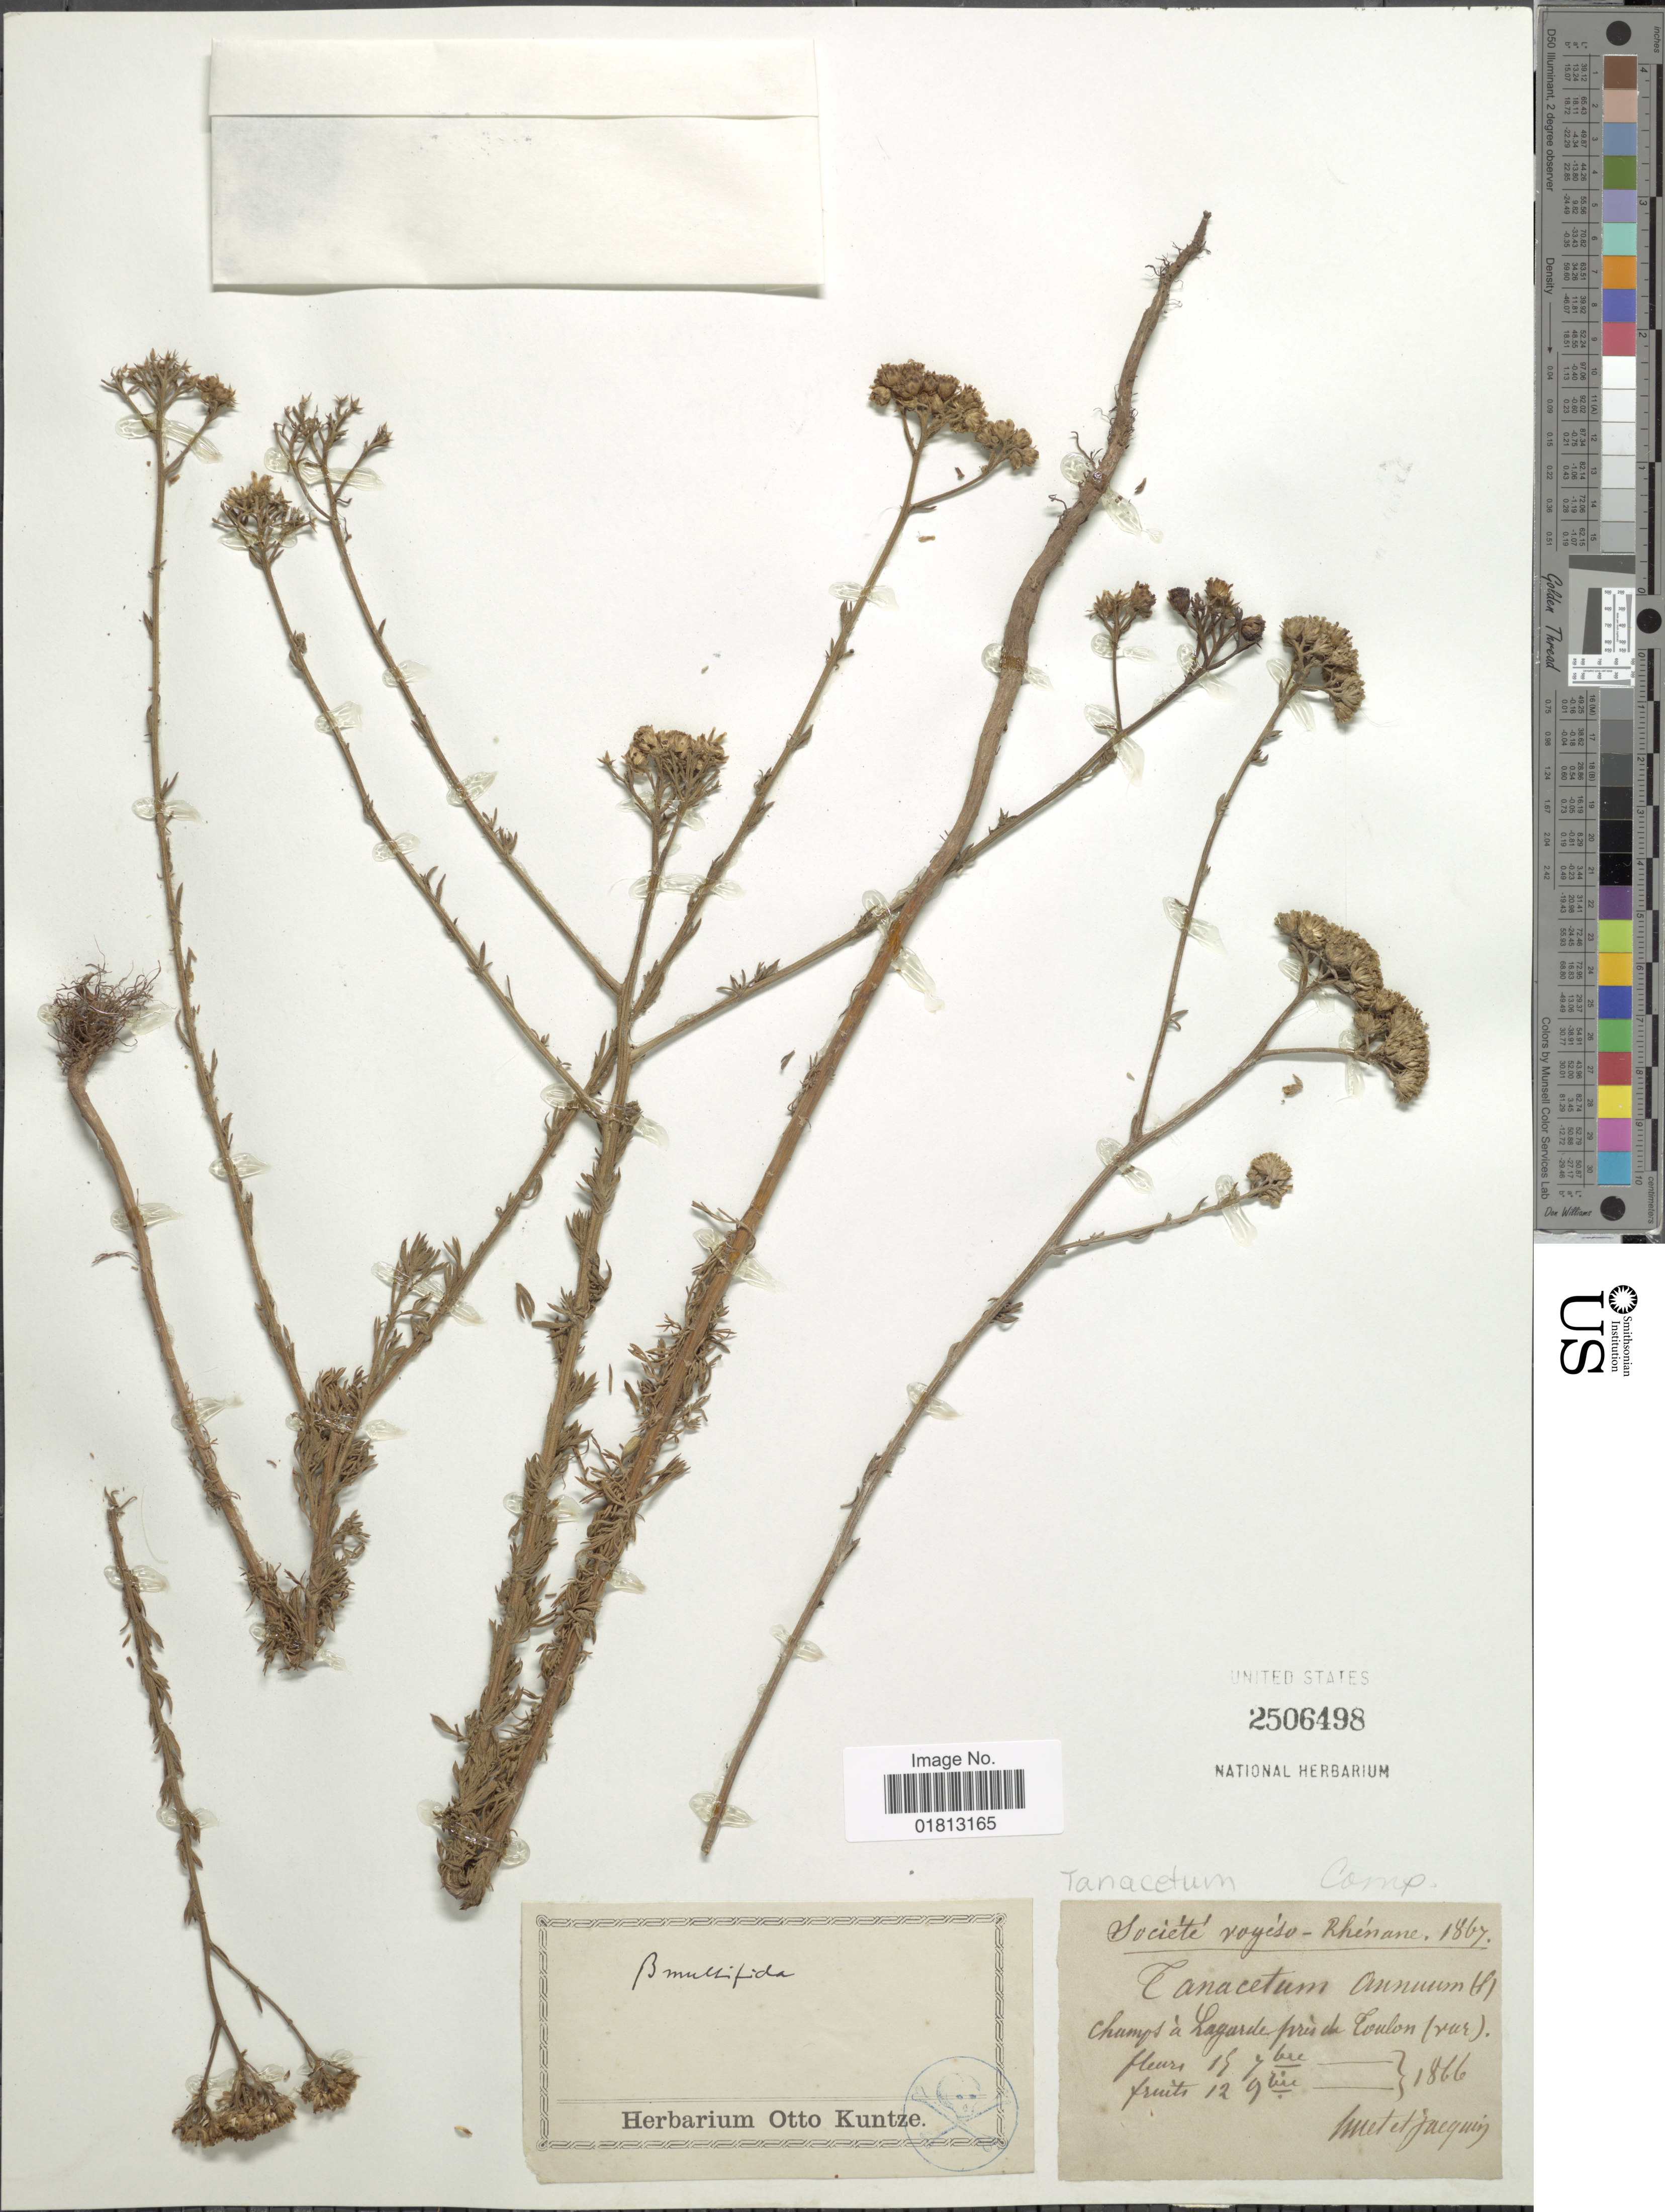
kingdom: Plantae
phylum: Tracheophyta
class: Magnoliopsida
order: Asterales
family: Asteraceae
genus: Tanacetum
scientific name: Tanacetum annum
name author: L.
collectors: -. Jaequiz & Jacquin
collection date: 1866-02-19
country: France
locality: Champs a Lagarde pres de Coulon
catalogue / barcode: US 2506498